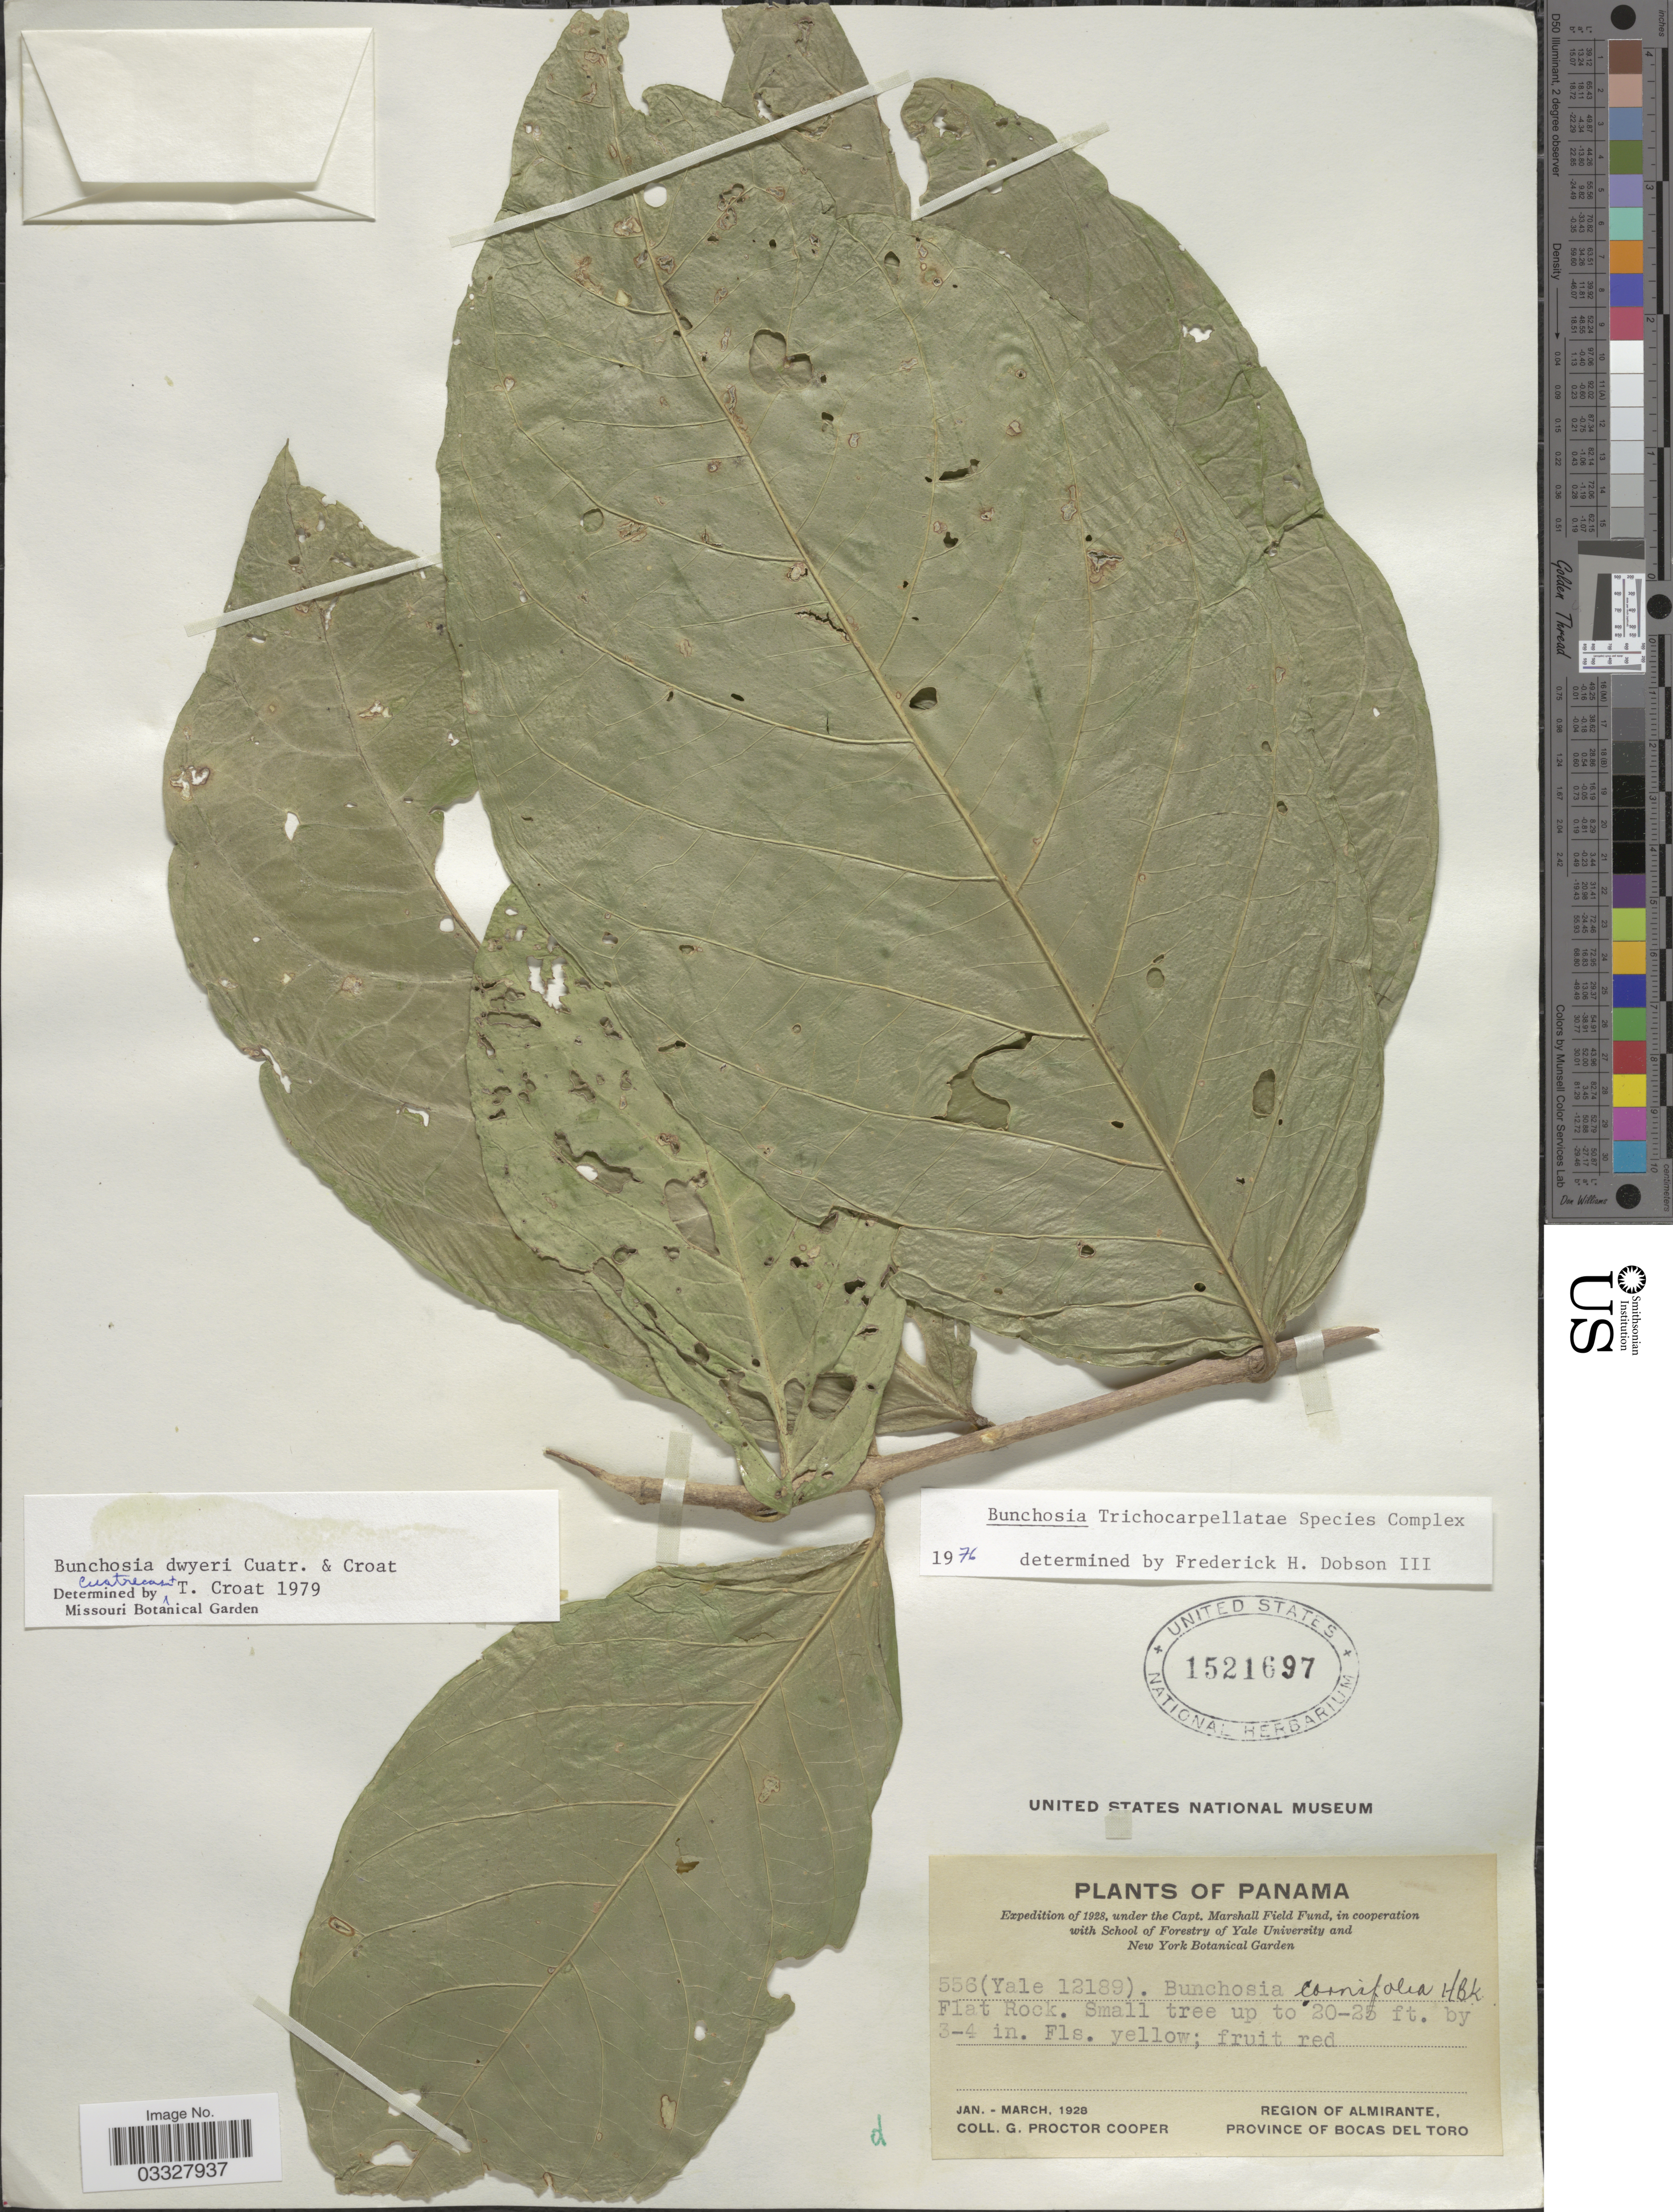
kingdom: Plantae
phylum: Tracheophyta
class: Magnoliopsida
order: Malpighiales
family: Malpighiaceae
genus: Bunchosia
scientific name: Bunchosia dwyeri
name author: Cuatrec. & Croat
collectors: G. Cooper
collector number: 556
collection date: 1928-01/1928-03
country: Panama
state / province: Bocas del Toro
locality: Region of Almirante.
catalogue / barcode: US 1521697